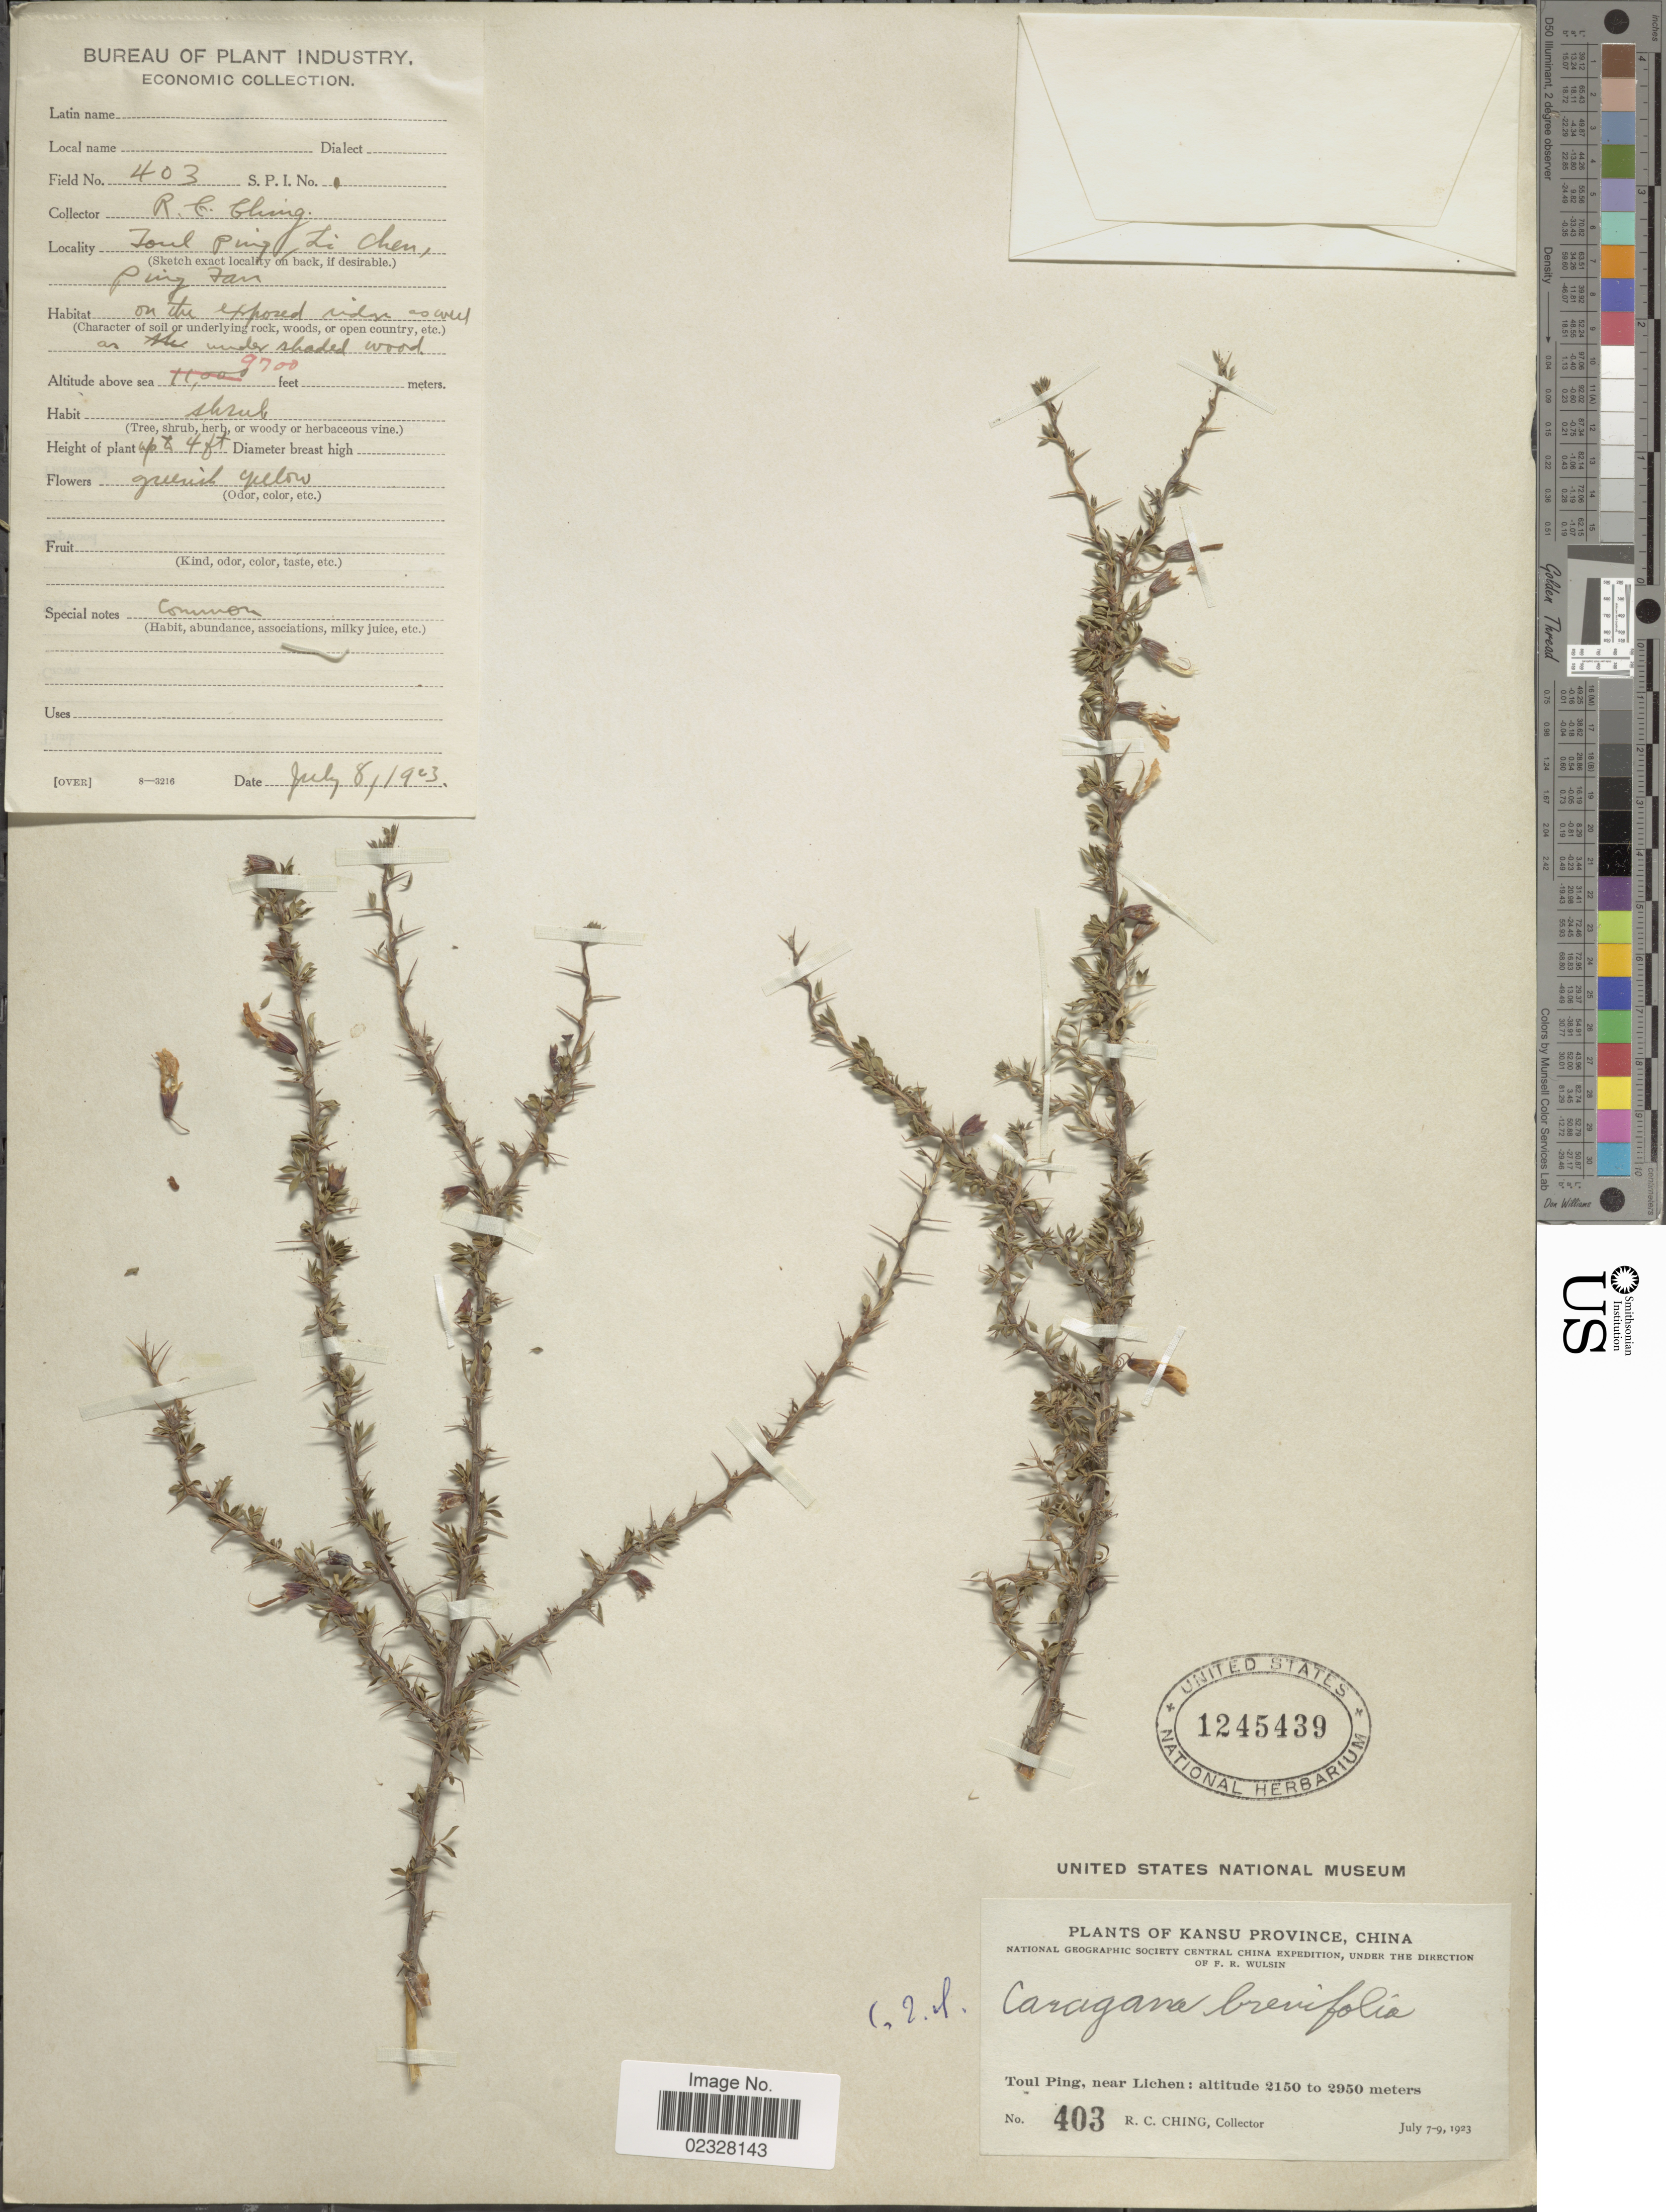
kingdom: Plantae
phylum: Tracheophyta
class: Magnoliopsida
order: Fabales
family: Fabaceae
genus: Caragana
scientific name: Caragana brevifolia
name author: Kom.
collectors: R. C. Ching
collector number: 403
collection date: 1923-07-07/1923-07-09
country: China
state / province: Gansu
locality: Kansu Province. Toul Ping, near Lichen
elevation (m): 2150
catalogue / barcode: US 1245439